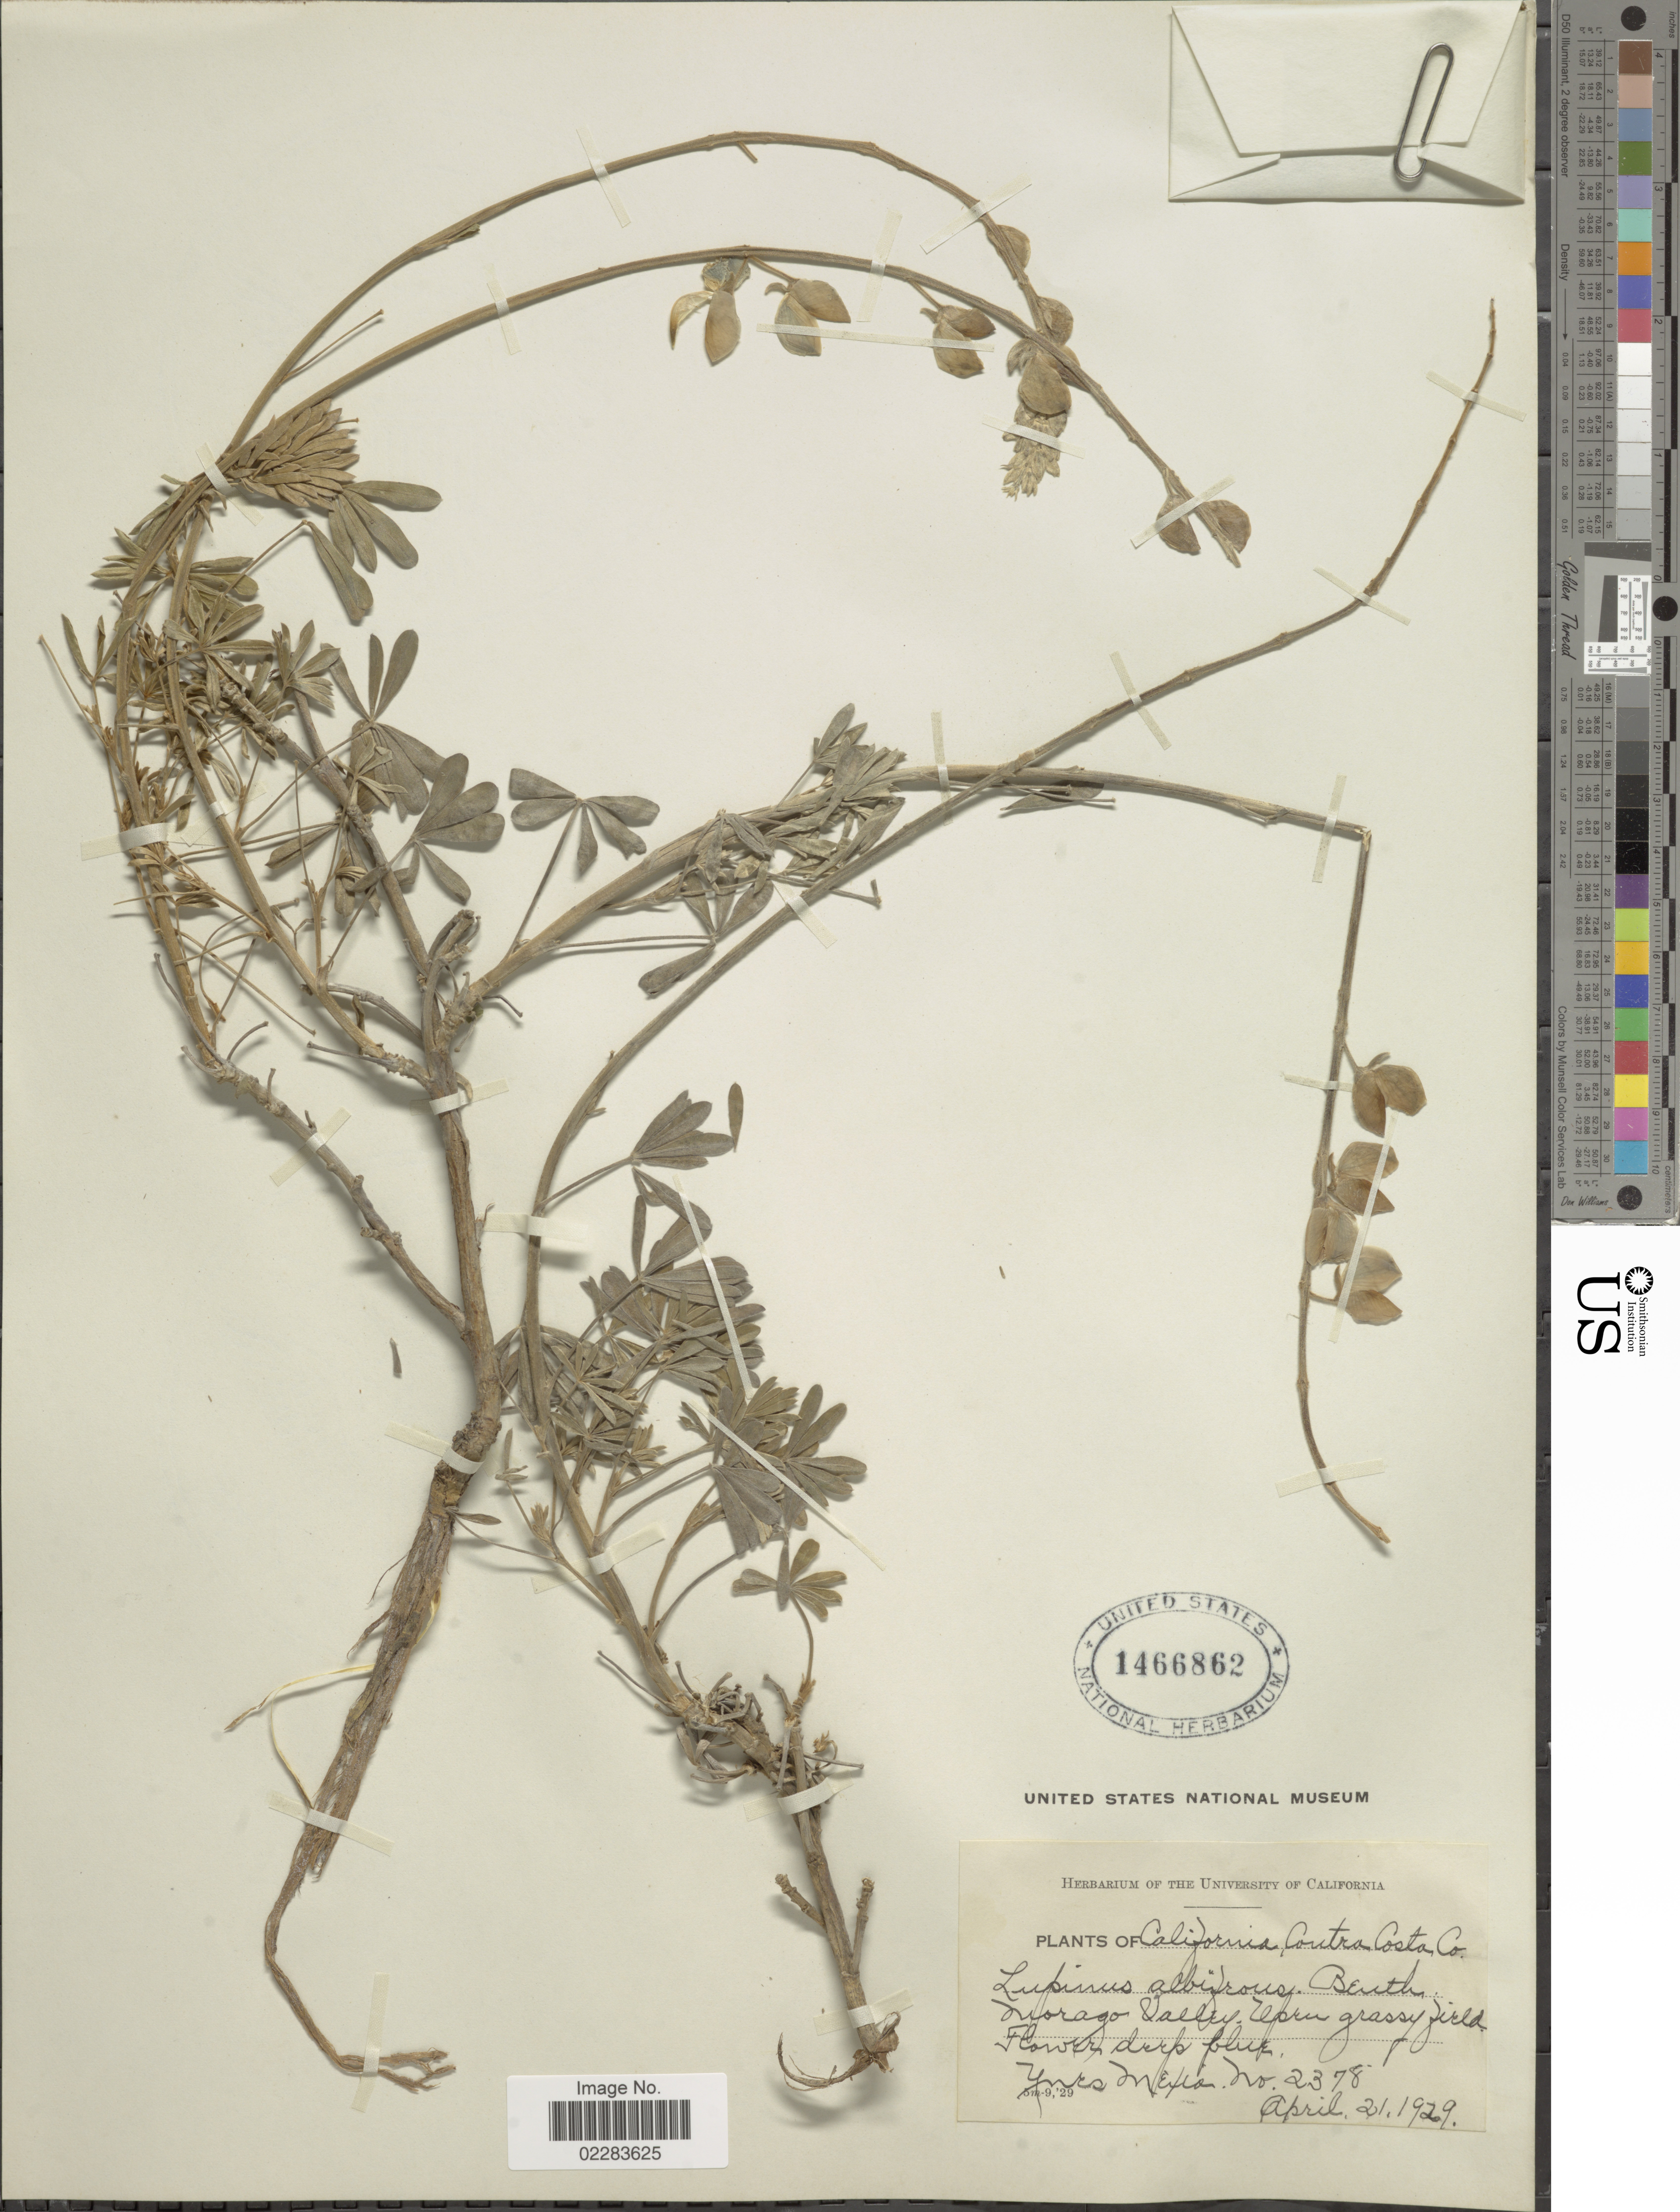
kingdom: Plantae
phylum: Tracheophyta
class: Magnoliopsida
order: Fabales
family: Fabaceae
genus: Lupinus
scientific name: Lupinus albifrons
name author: Benth.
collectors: Y. Mexia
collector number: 2378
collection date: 1929-04-21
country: United States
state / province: California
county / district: Contra Costa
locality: Contra Costa Co. Morago Valley, Worn grassy field.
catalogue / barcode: US 1466862